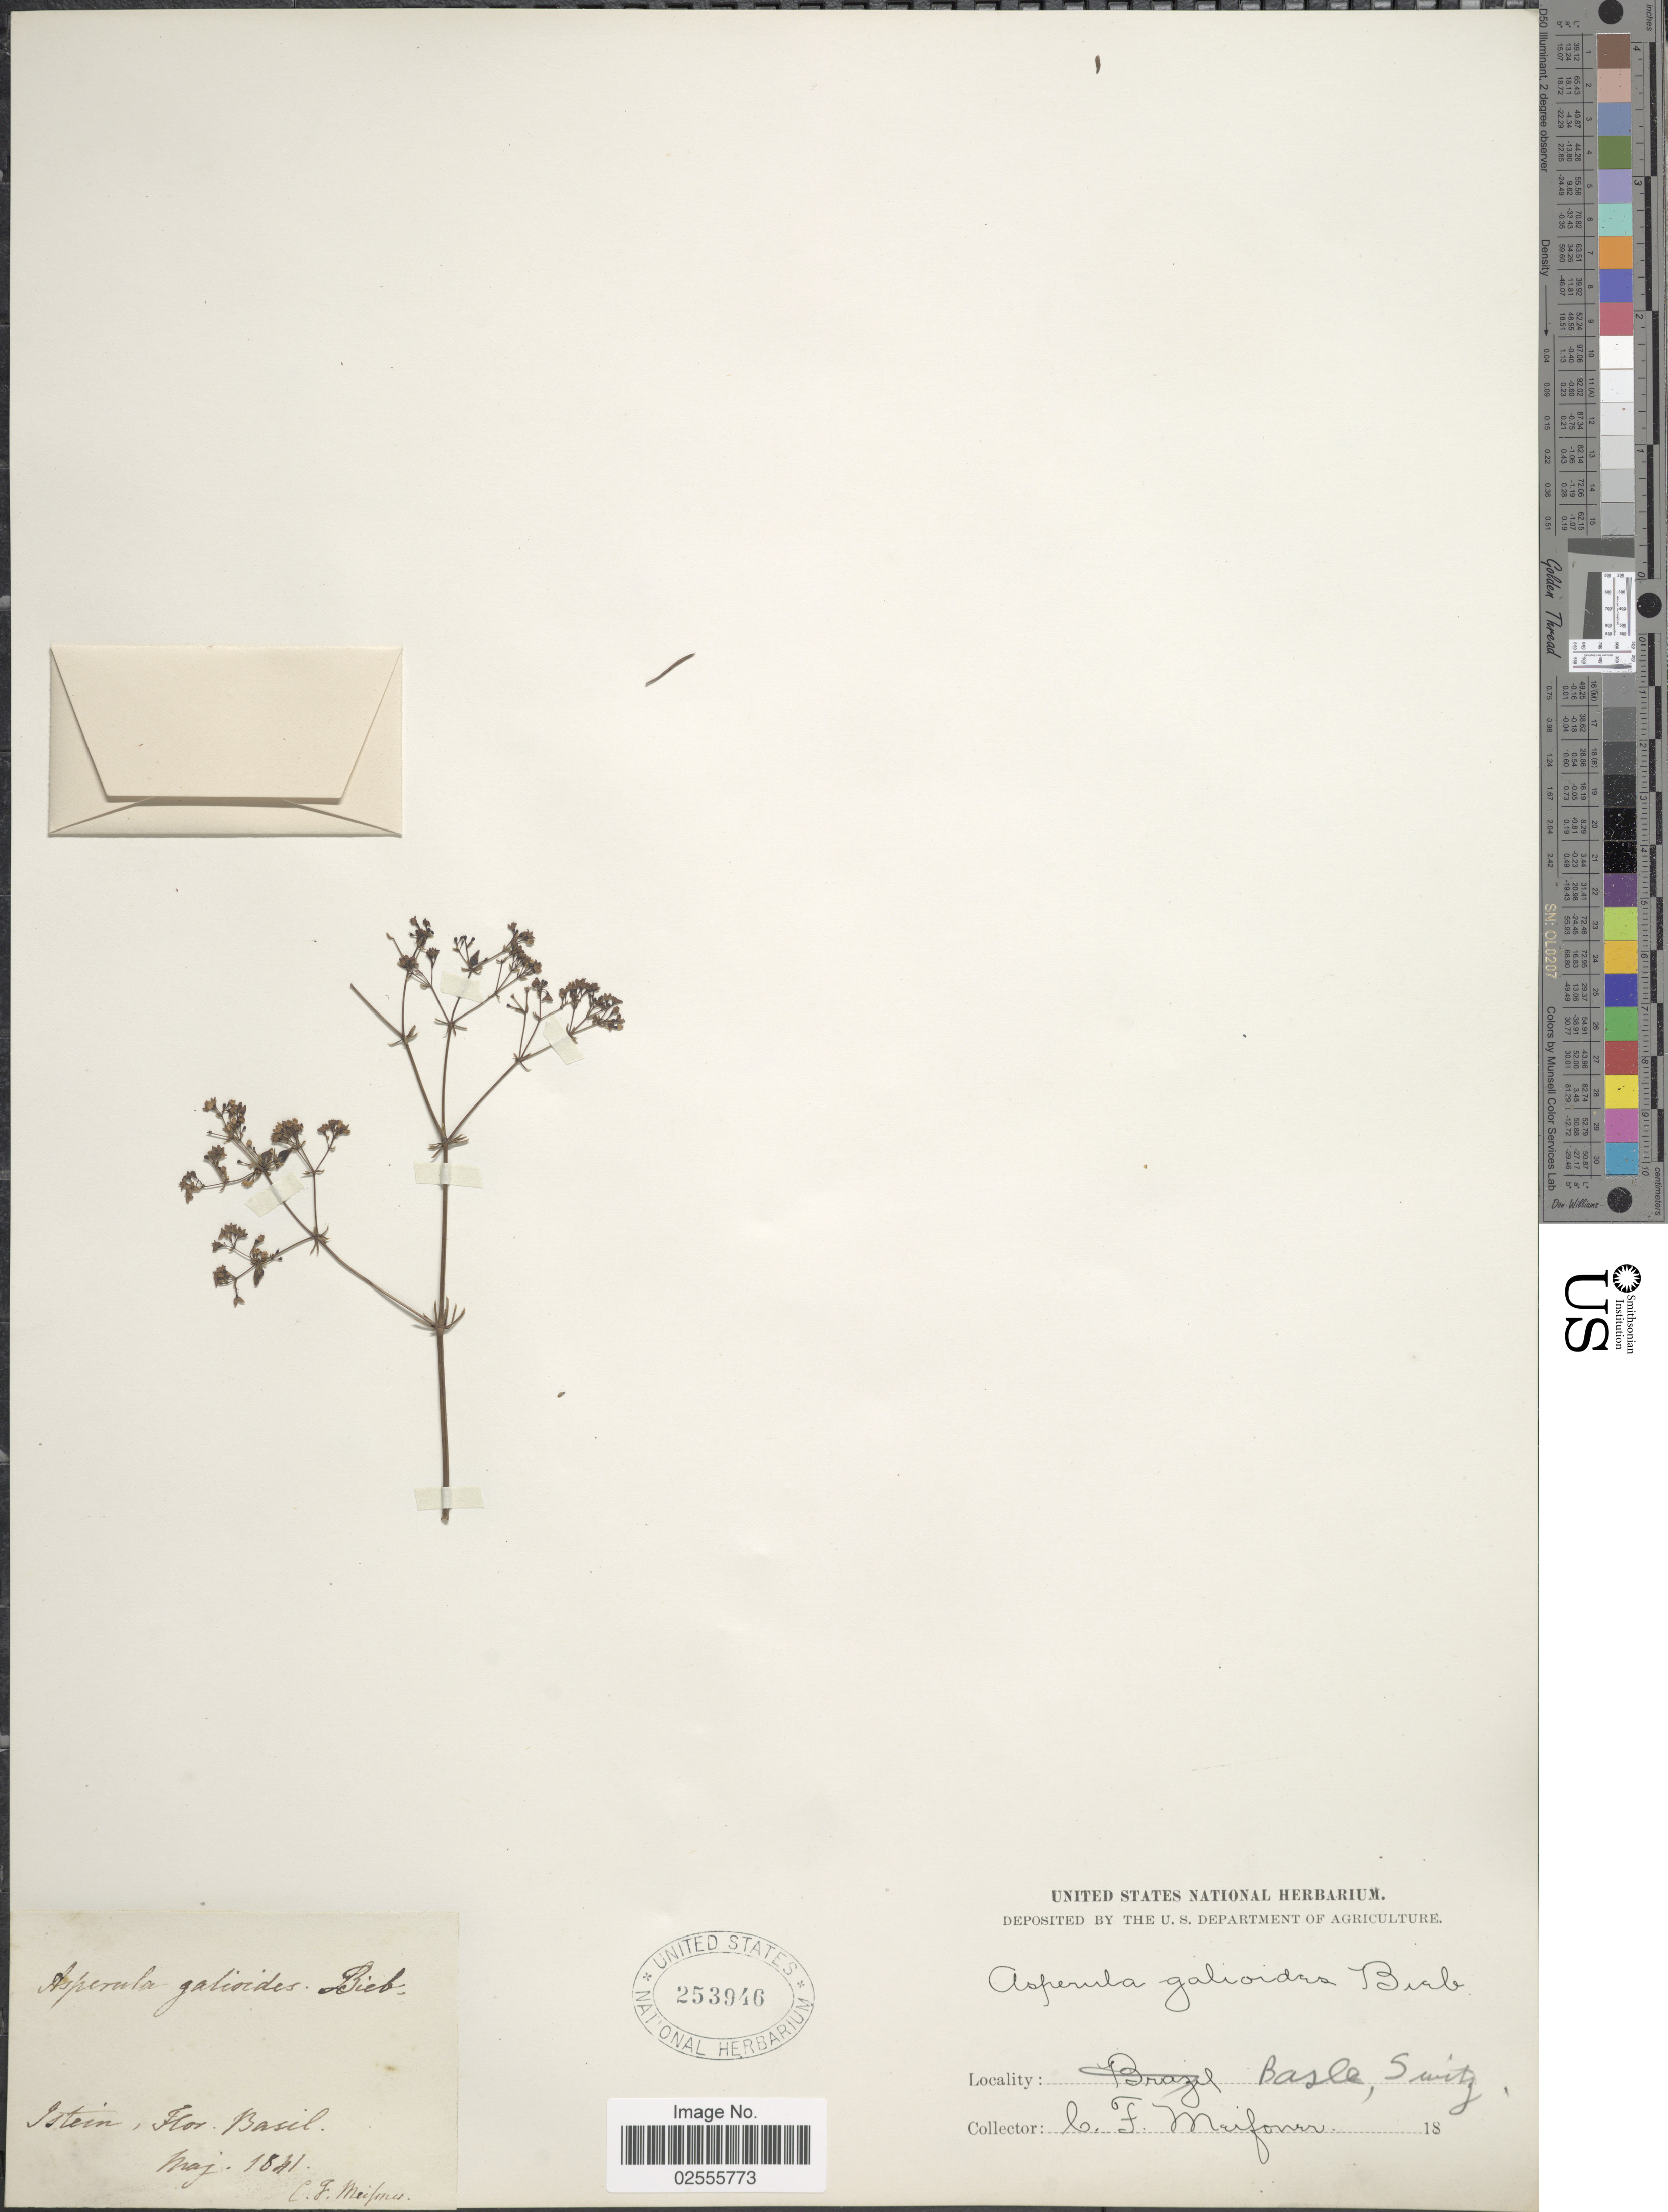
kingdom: Plantae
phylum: Tracheophyta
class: Magnoliopsida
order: Gentianales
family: Rubiaceae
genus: Asperula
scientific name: Asperula galioides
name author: M. Bieb.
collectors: C. Meifoner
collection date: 1841-05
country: Switzerland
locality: Basle, Istein, Flor. Basil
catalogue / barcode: US 253946